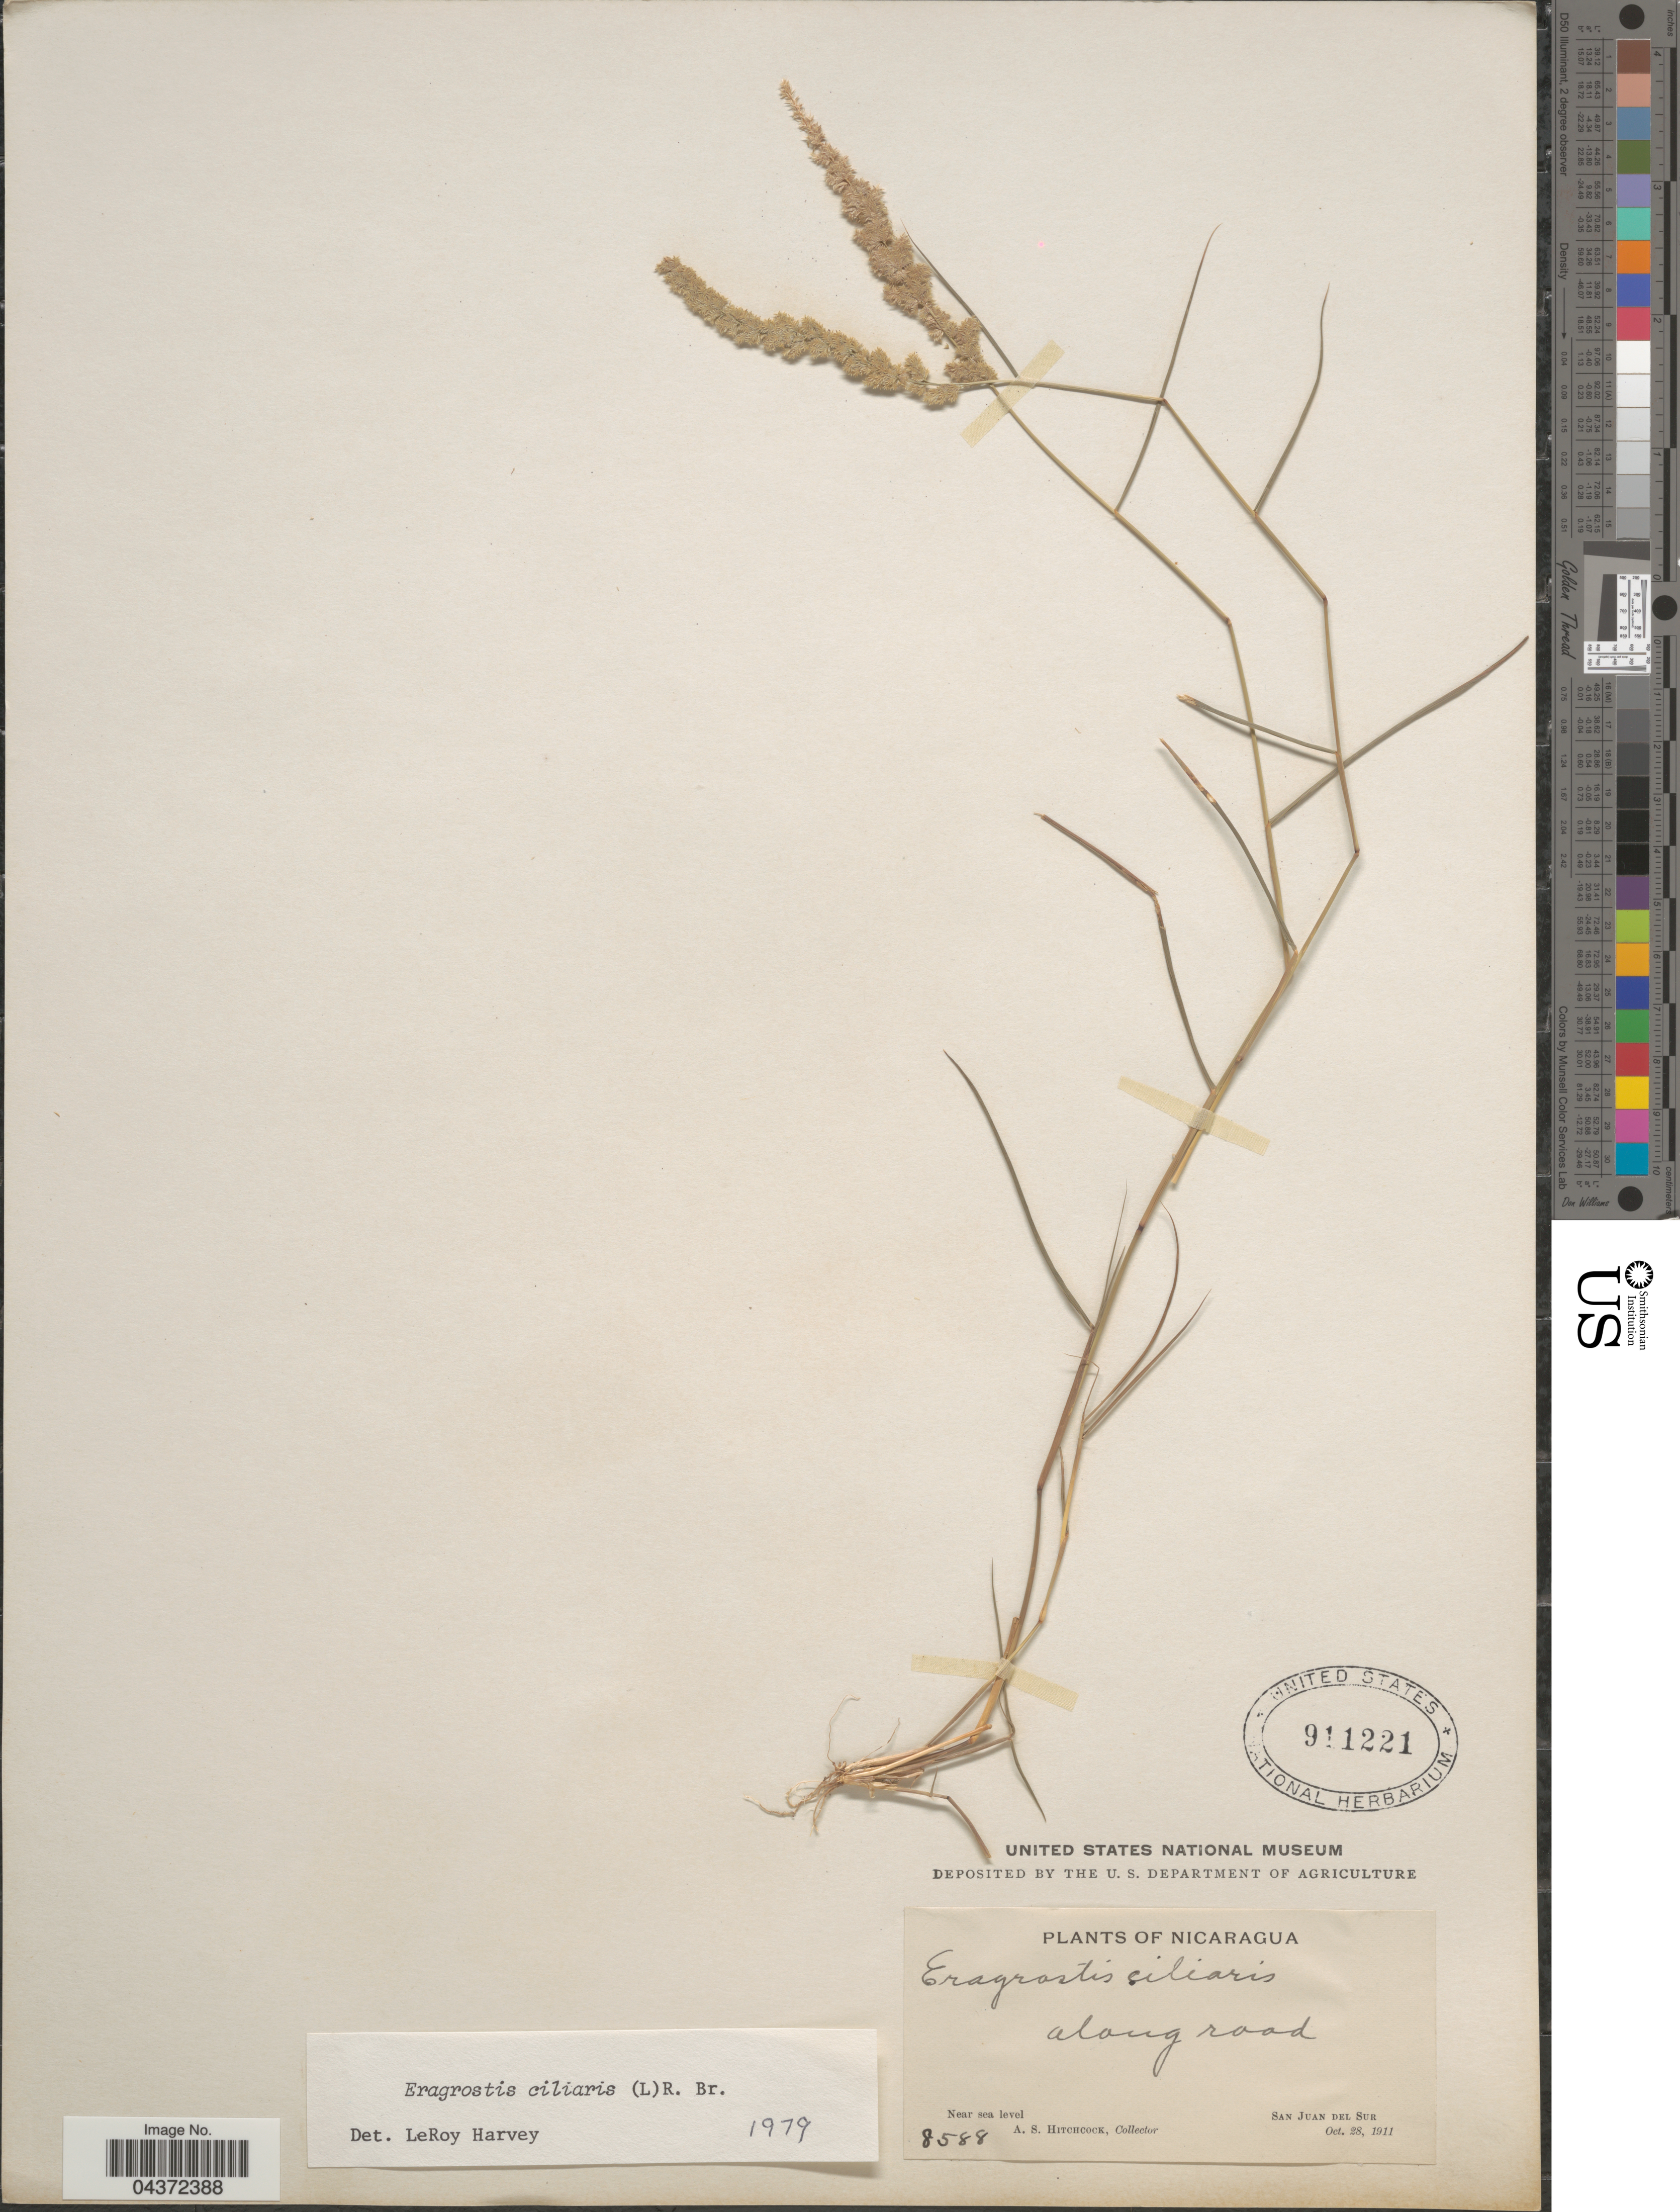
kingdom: Plantae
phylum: Tracheophyta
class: Liliopsida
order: Poales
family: Poaceae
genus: Eragrostis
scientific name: Eragrostis ciliaris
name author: (L.) R. Br.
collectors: A. S. Hitchcock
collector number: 8588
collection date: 1911-10-28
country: Nicaragua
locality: Along road. San Juan del Sur.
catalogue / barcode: US 911221